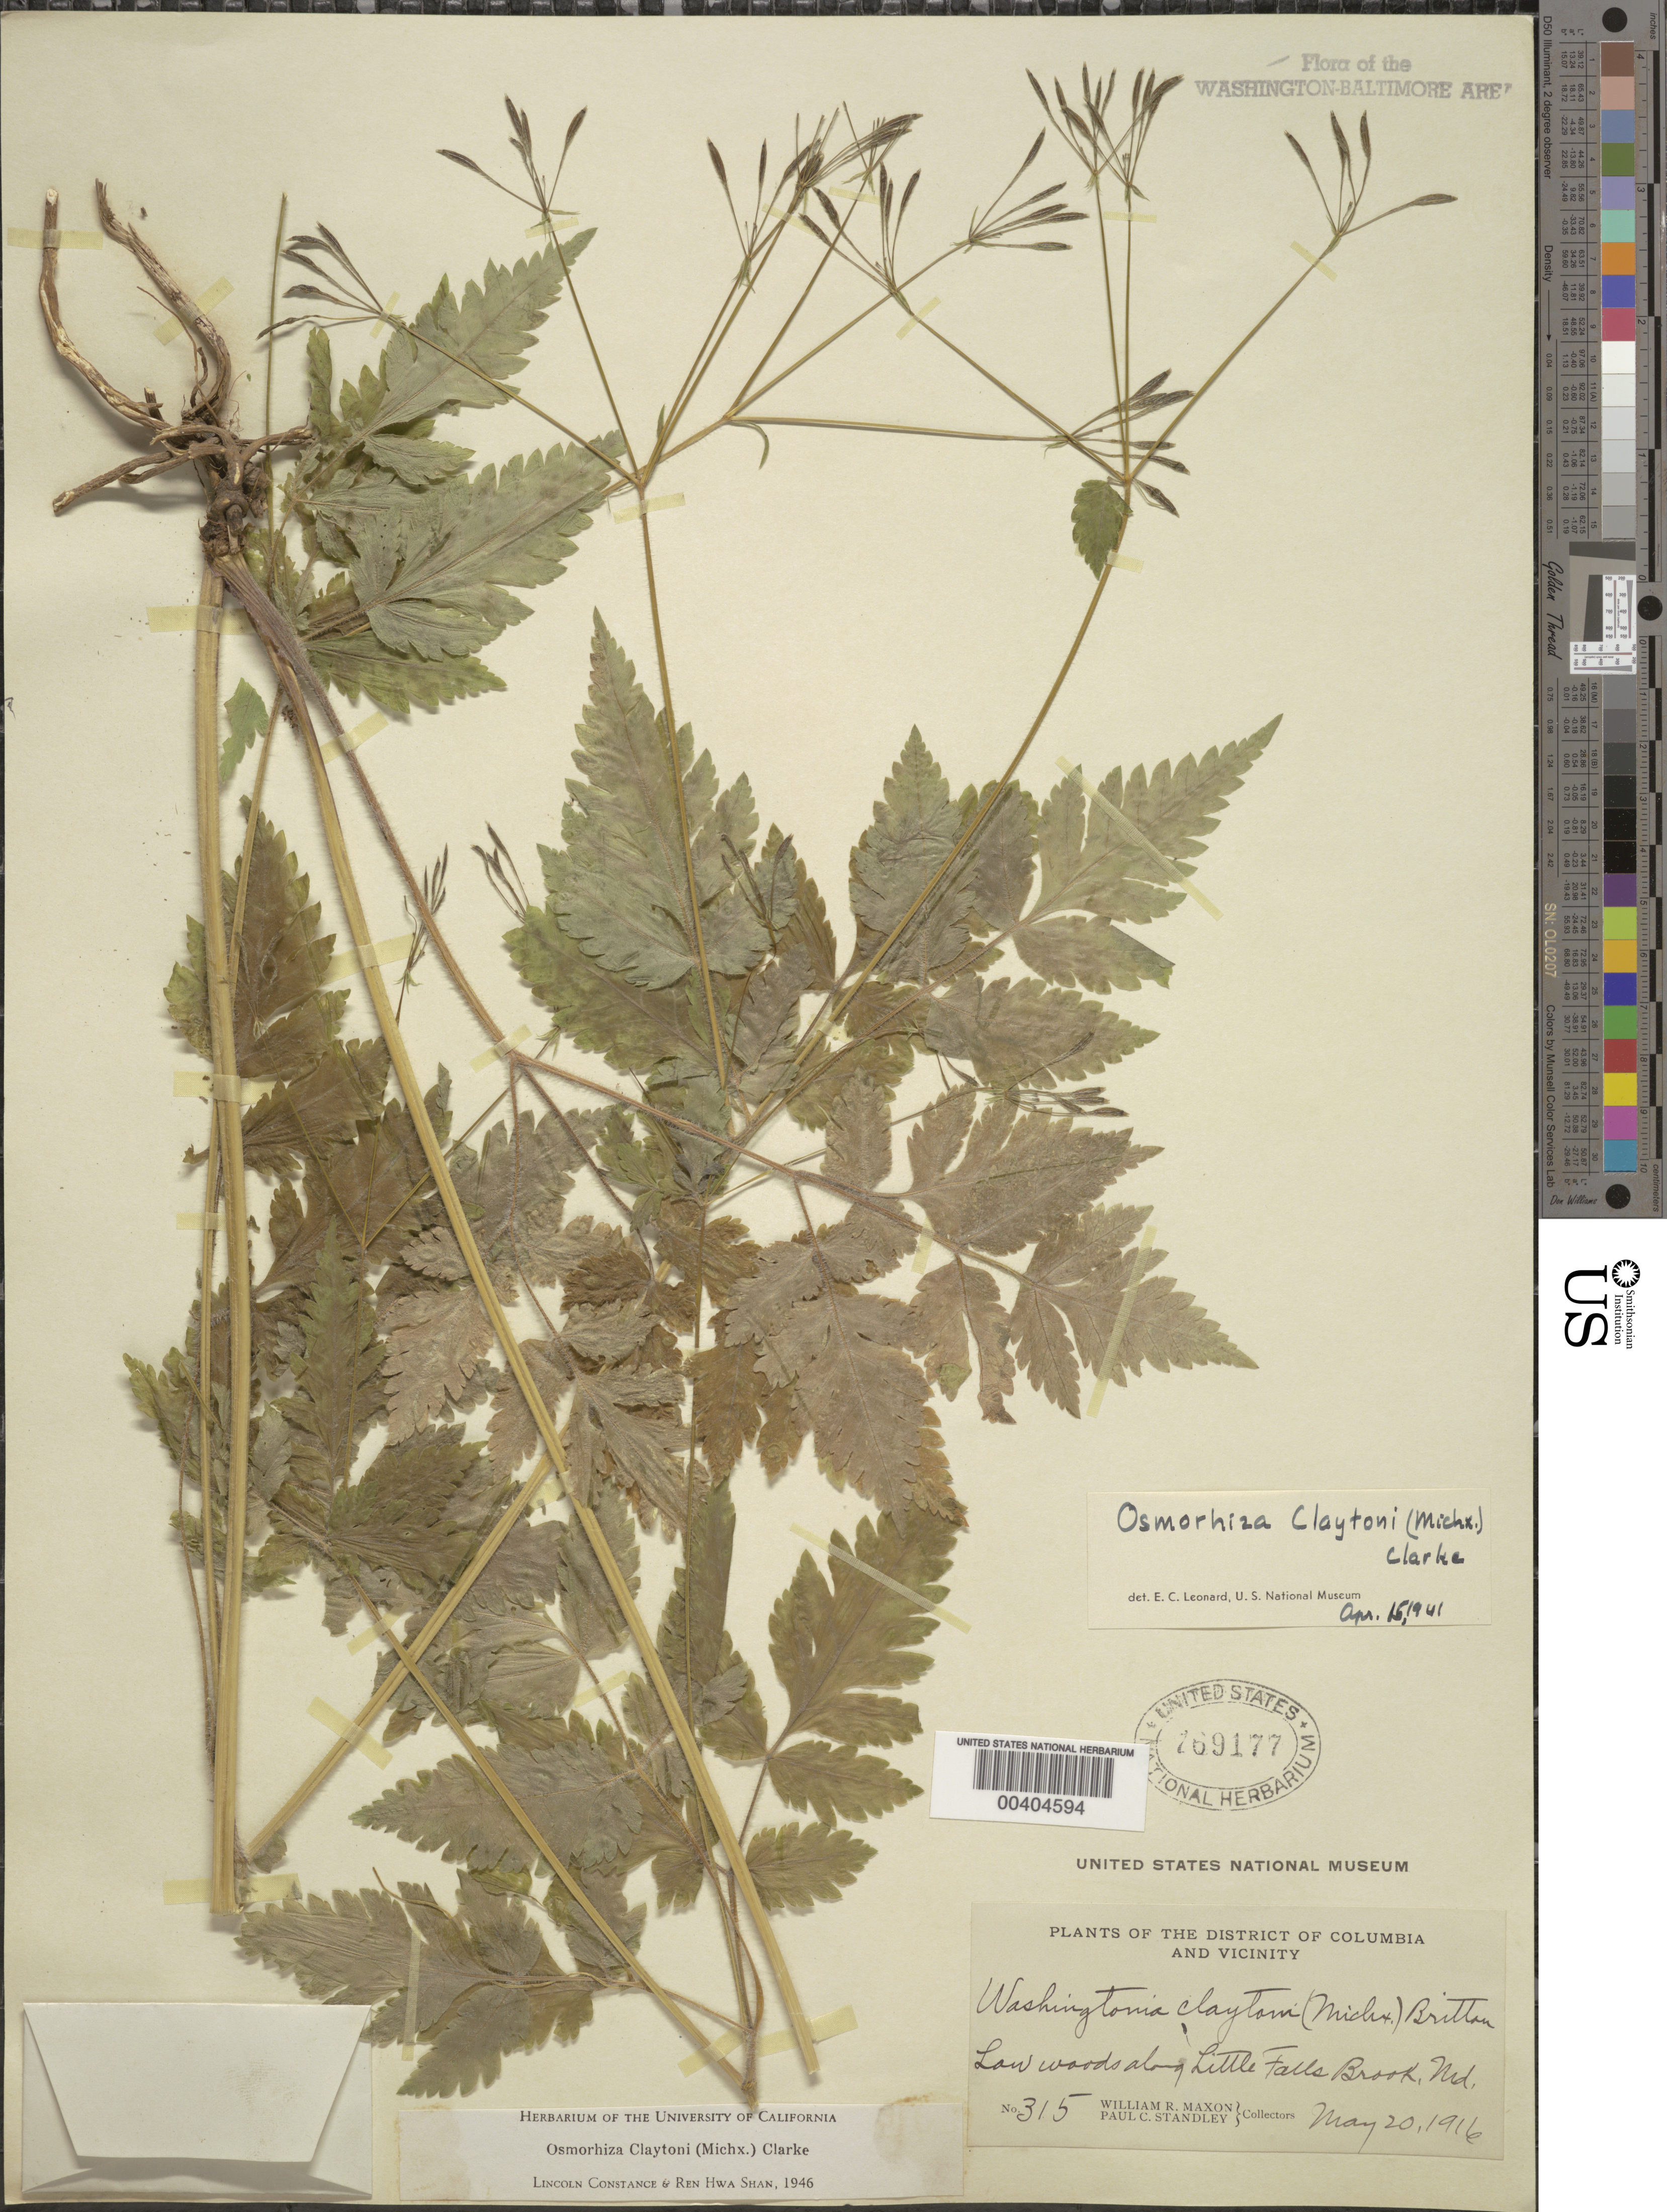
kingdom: Plantae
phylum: Tracheophyta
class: Magnoliopsida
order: Apiales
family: Apiaceae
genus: Osmorhiza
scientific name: Osmorhiza claytonii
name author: (Michx.) C.B. Clarke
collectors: W. R. Maxon & P. C. Standley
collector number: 315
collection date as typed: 20 May 1916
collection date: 1916-05-20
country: United States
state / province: Maryland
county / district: Montgomery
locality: Little Falls Brook C. & O. Canal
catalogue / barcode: US 769177